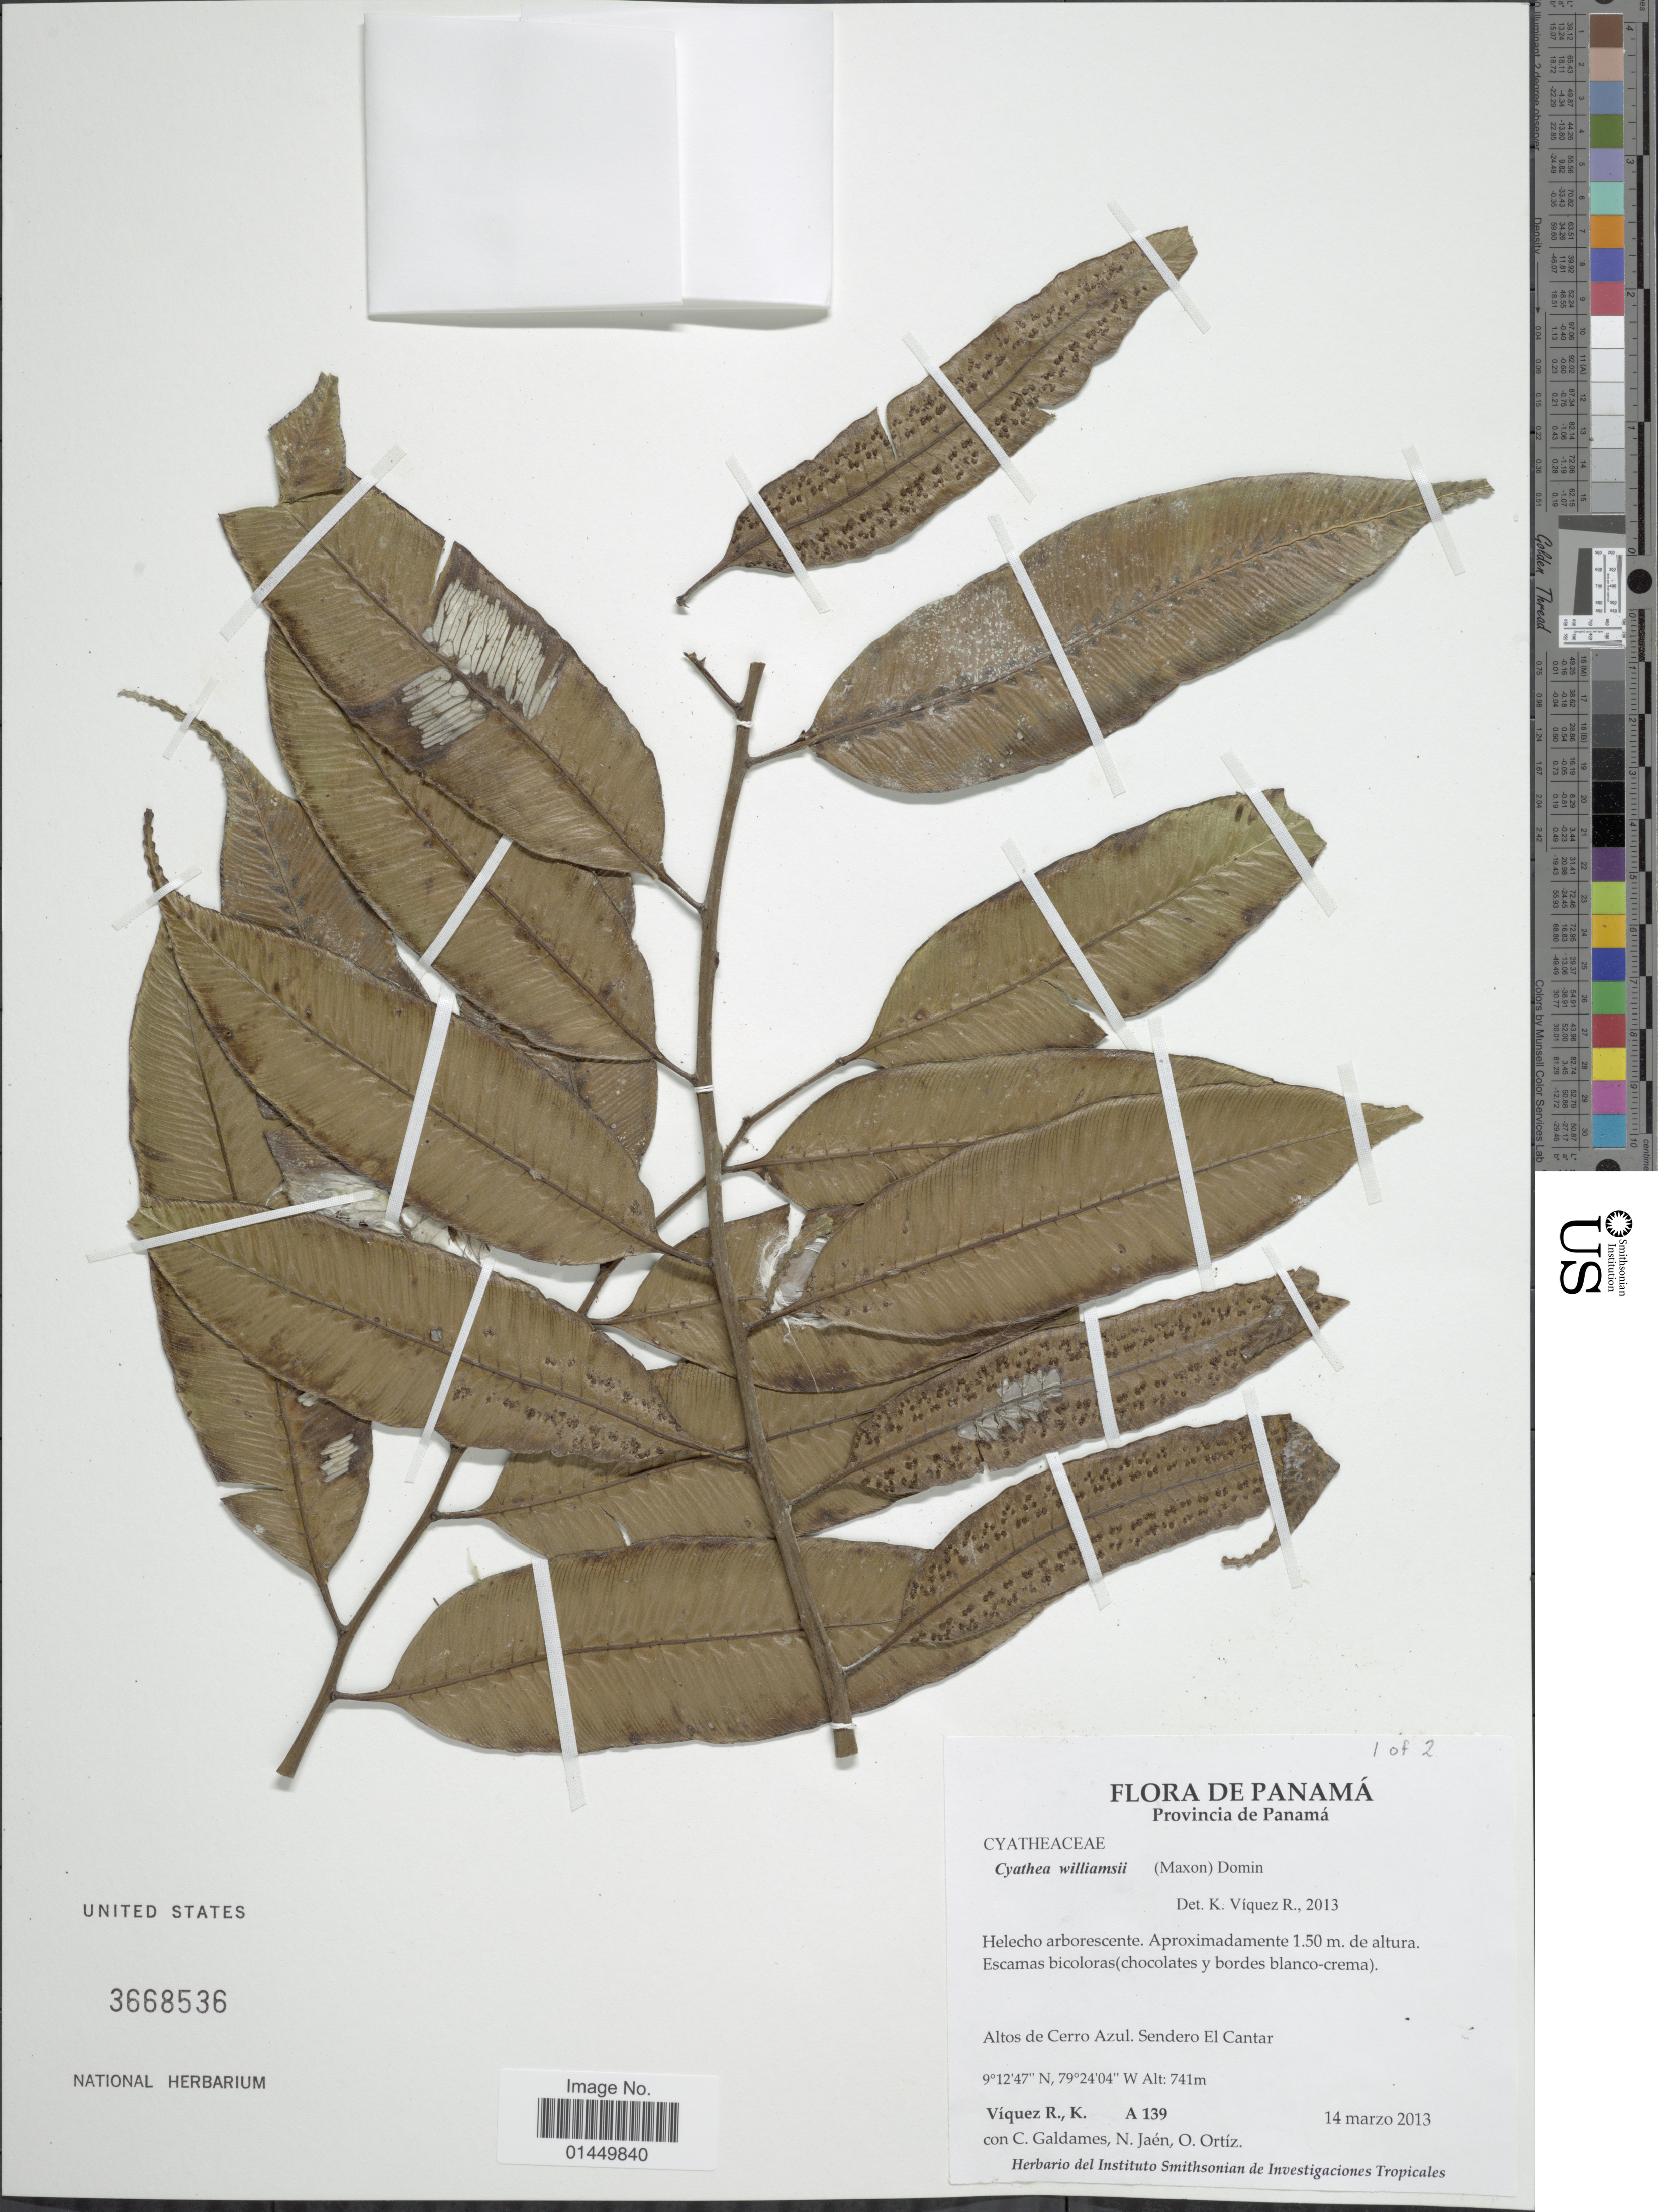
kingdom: Plantae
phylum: Tracheophyta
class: Polypodiopsida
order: Cyatheales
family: Cyatheaceae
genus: Cyathea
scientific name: Cyathea williamsii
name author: (Maxon) Domin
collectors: K. Viquez, C. Galdames, N. Jaén & O. O. Ortiz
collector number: A 139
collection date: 2013-03-14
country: Panama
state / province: Panamá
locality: Provincia de Panama, Altos de Cerro Azul, Sendero El Cantar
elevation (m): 741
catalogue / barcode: US 3668536